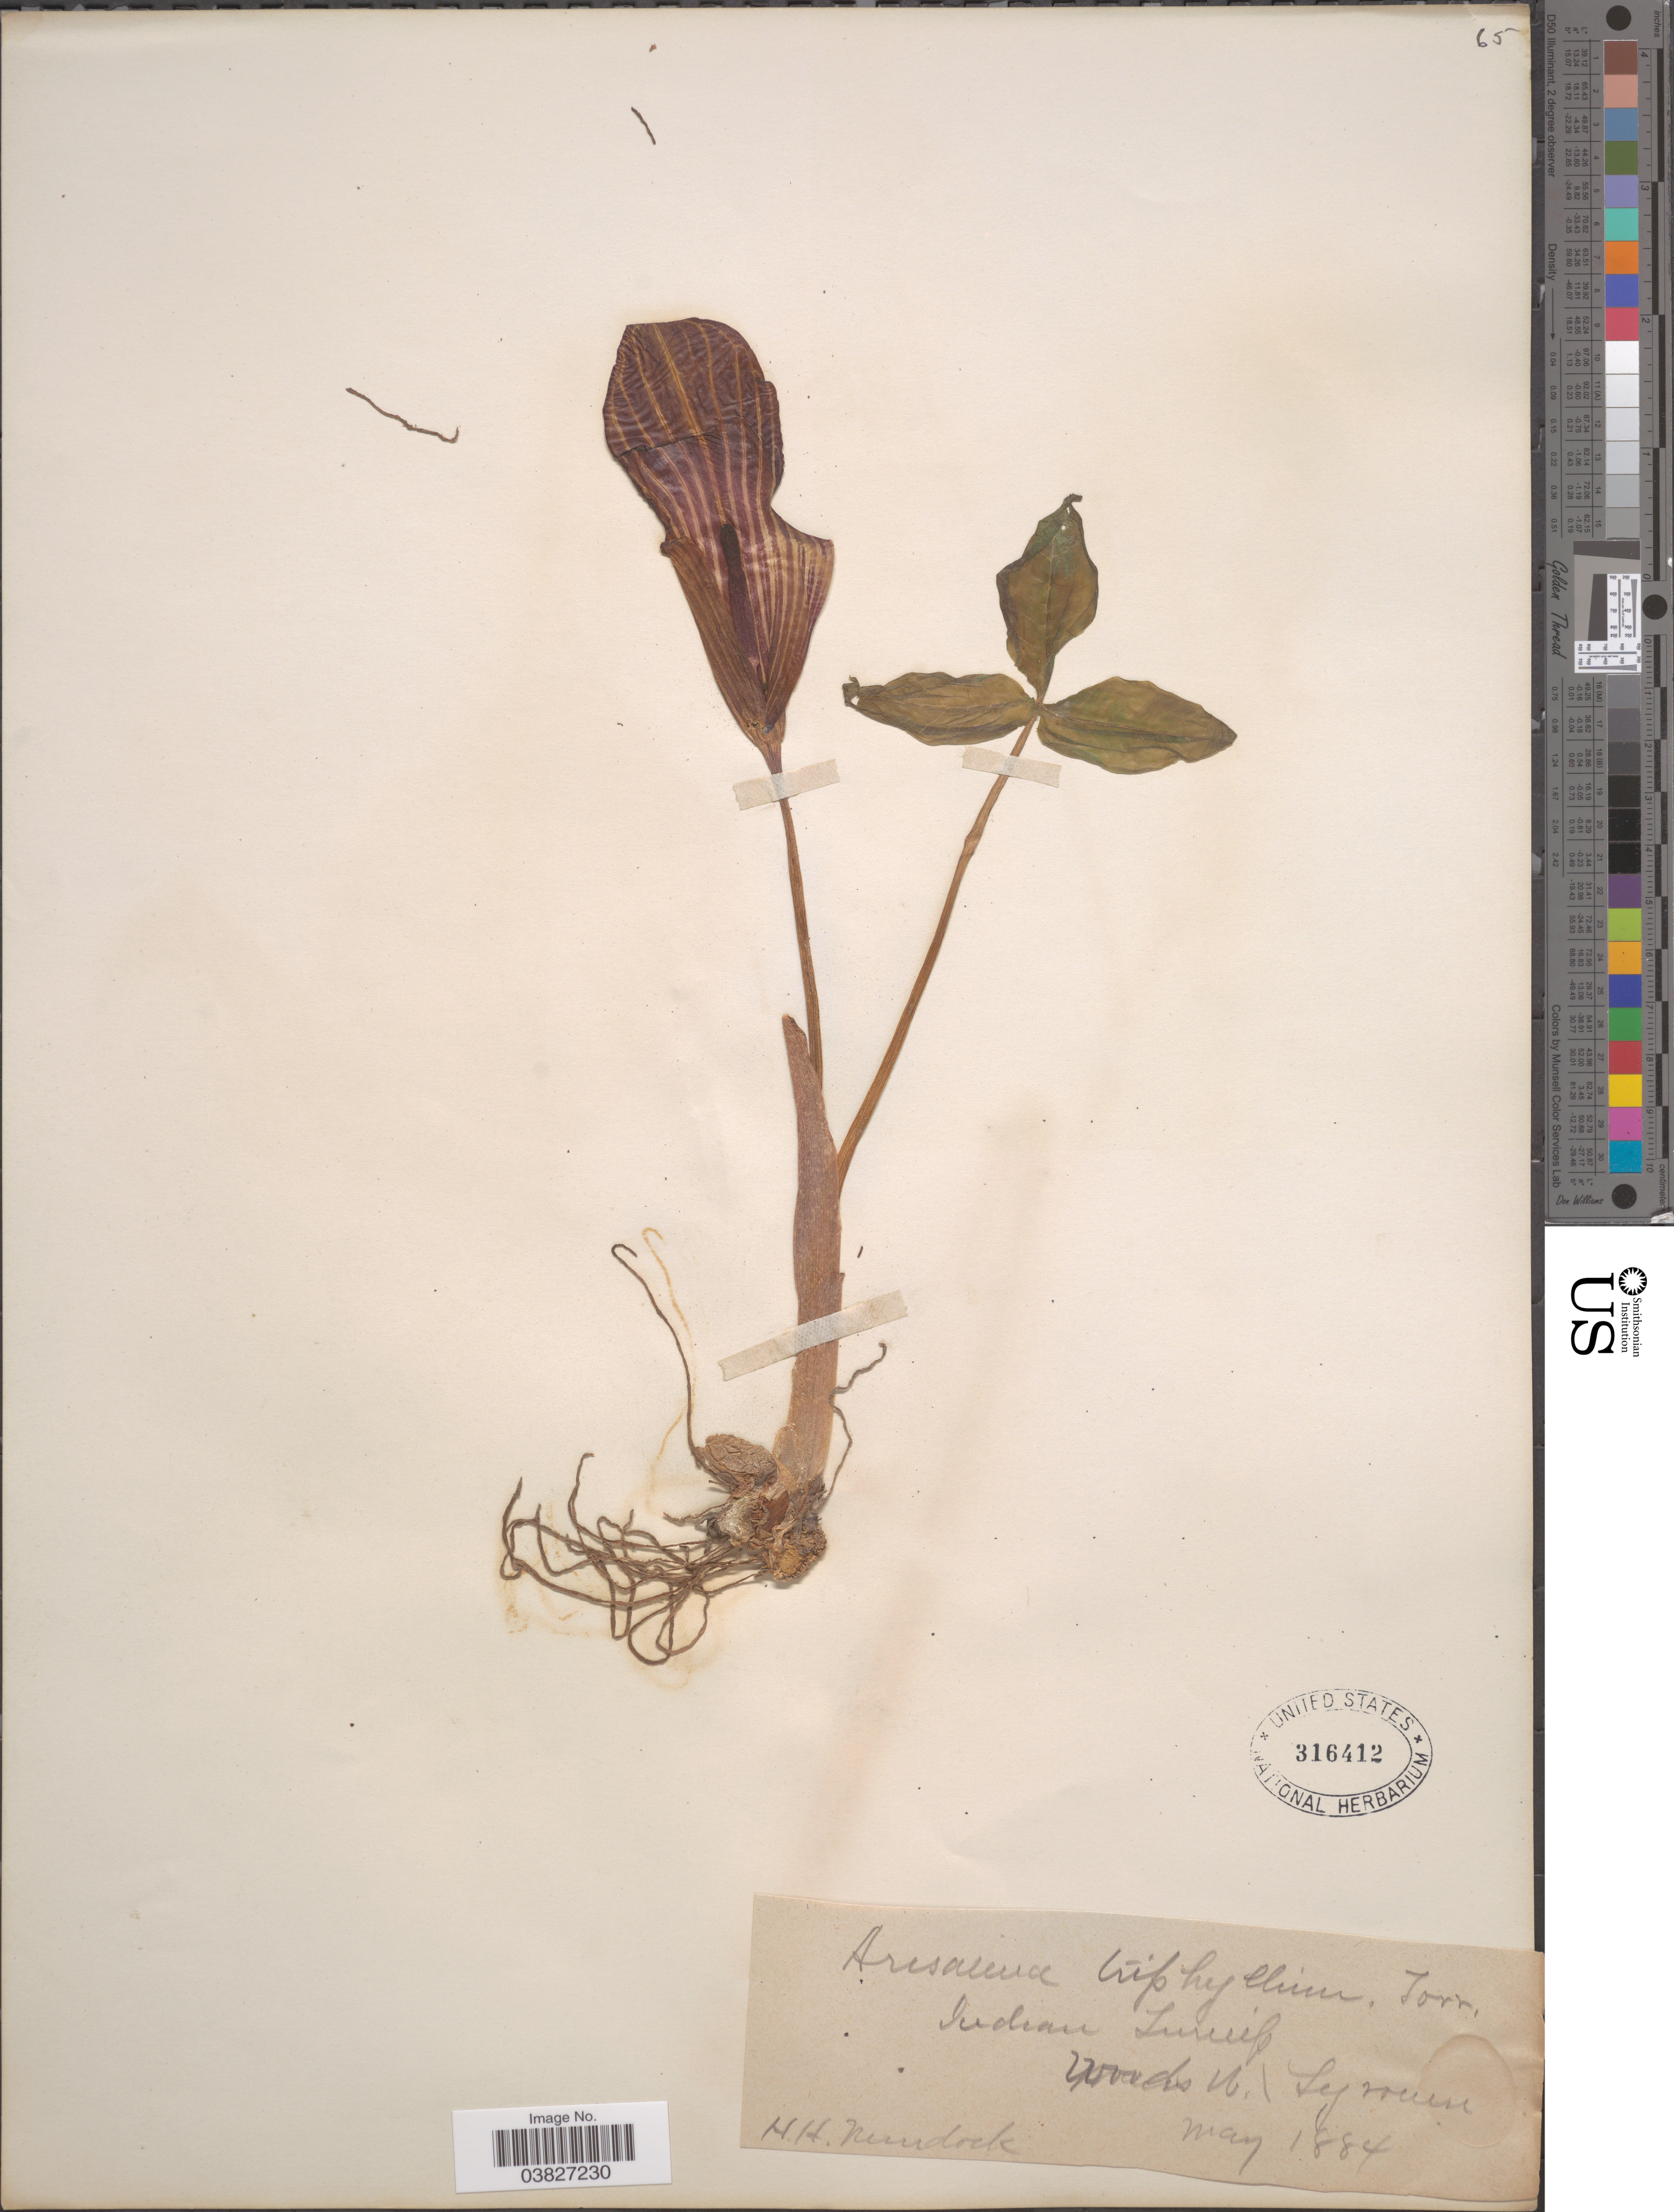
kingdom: Plantae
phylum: Tracheophyta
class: Liliopsida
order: Alismatales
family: Araceae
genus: Arisaema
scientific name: Arisaema triphyllum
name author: (L.) Schott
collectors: H. H. Murdock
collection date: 1884-05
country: United States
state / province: New York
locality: Syracuse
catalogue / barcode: US 316412